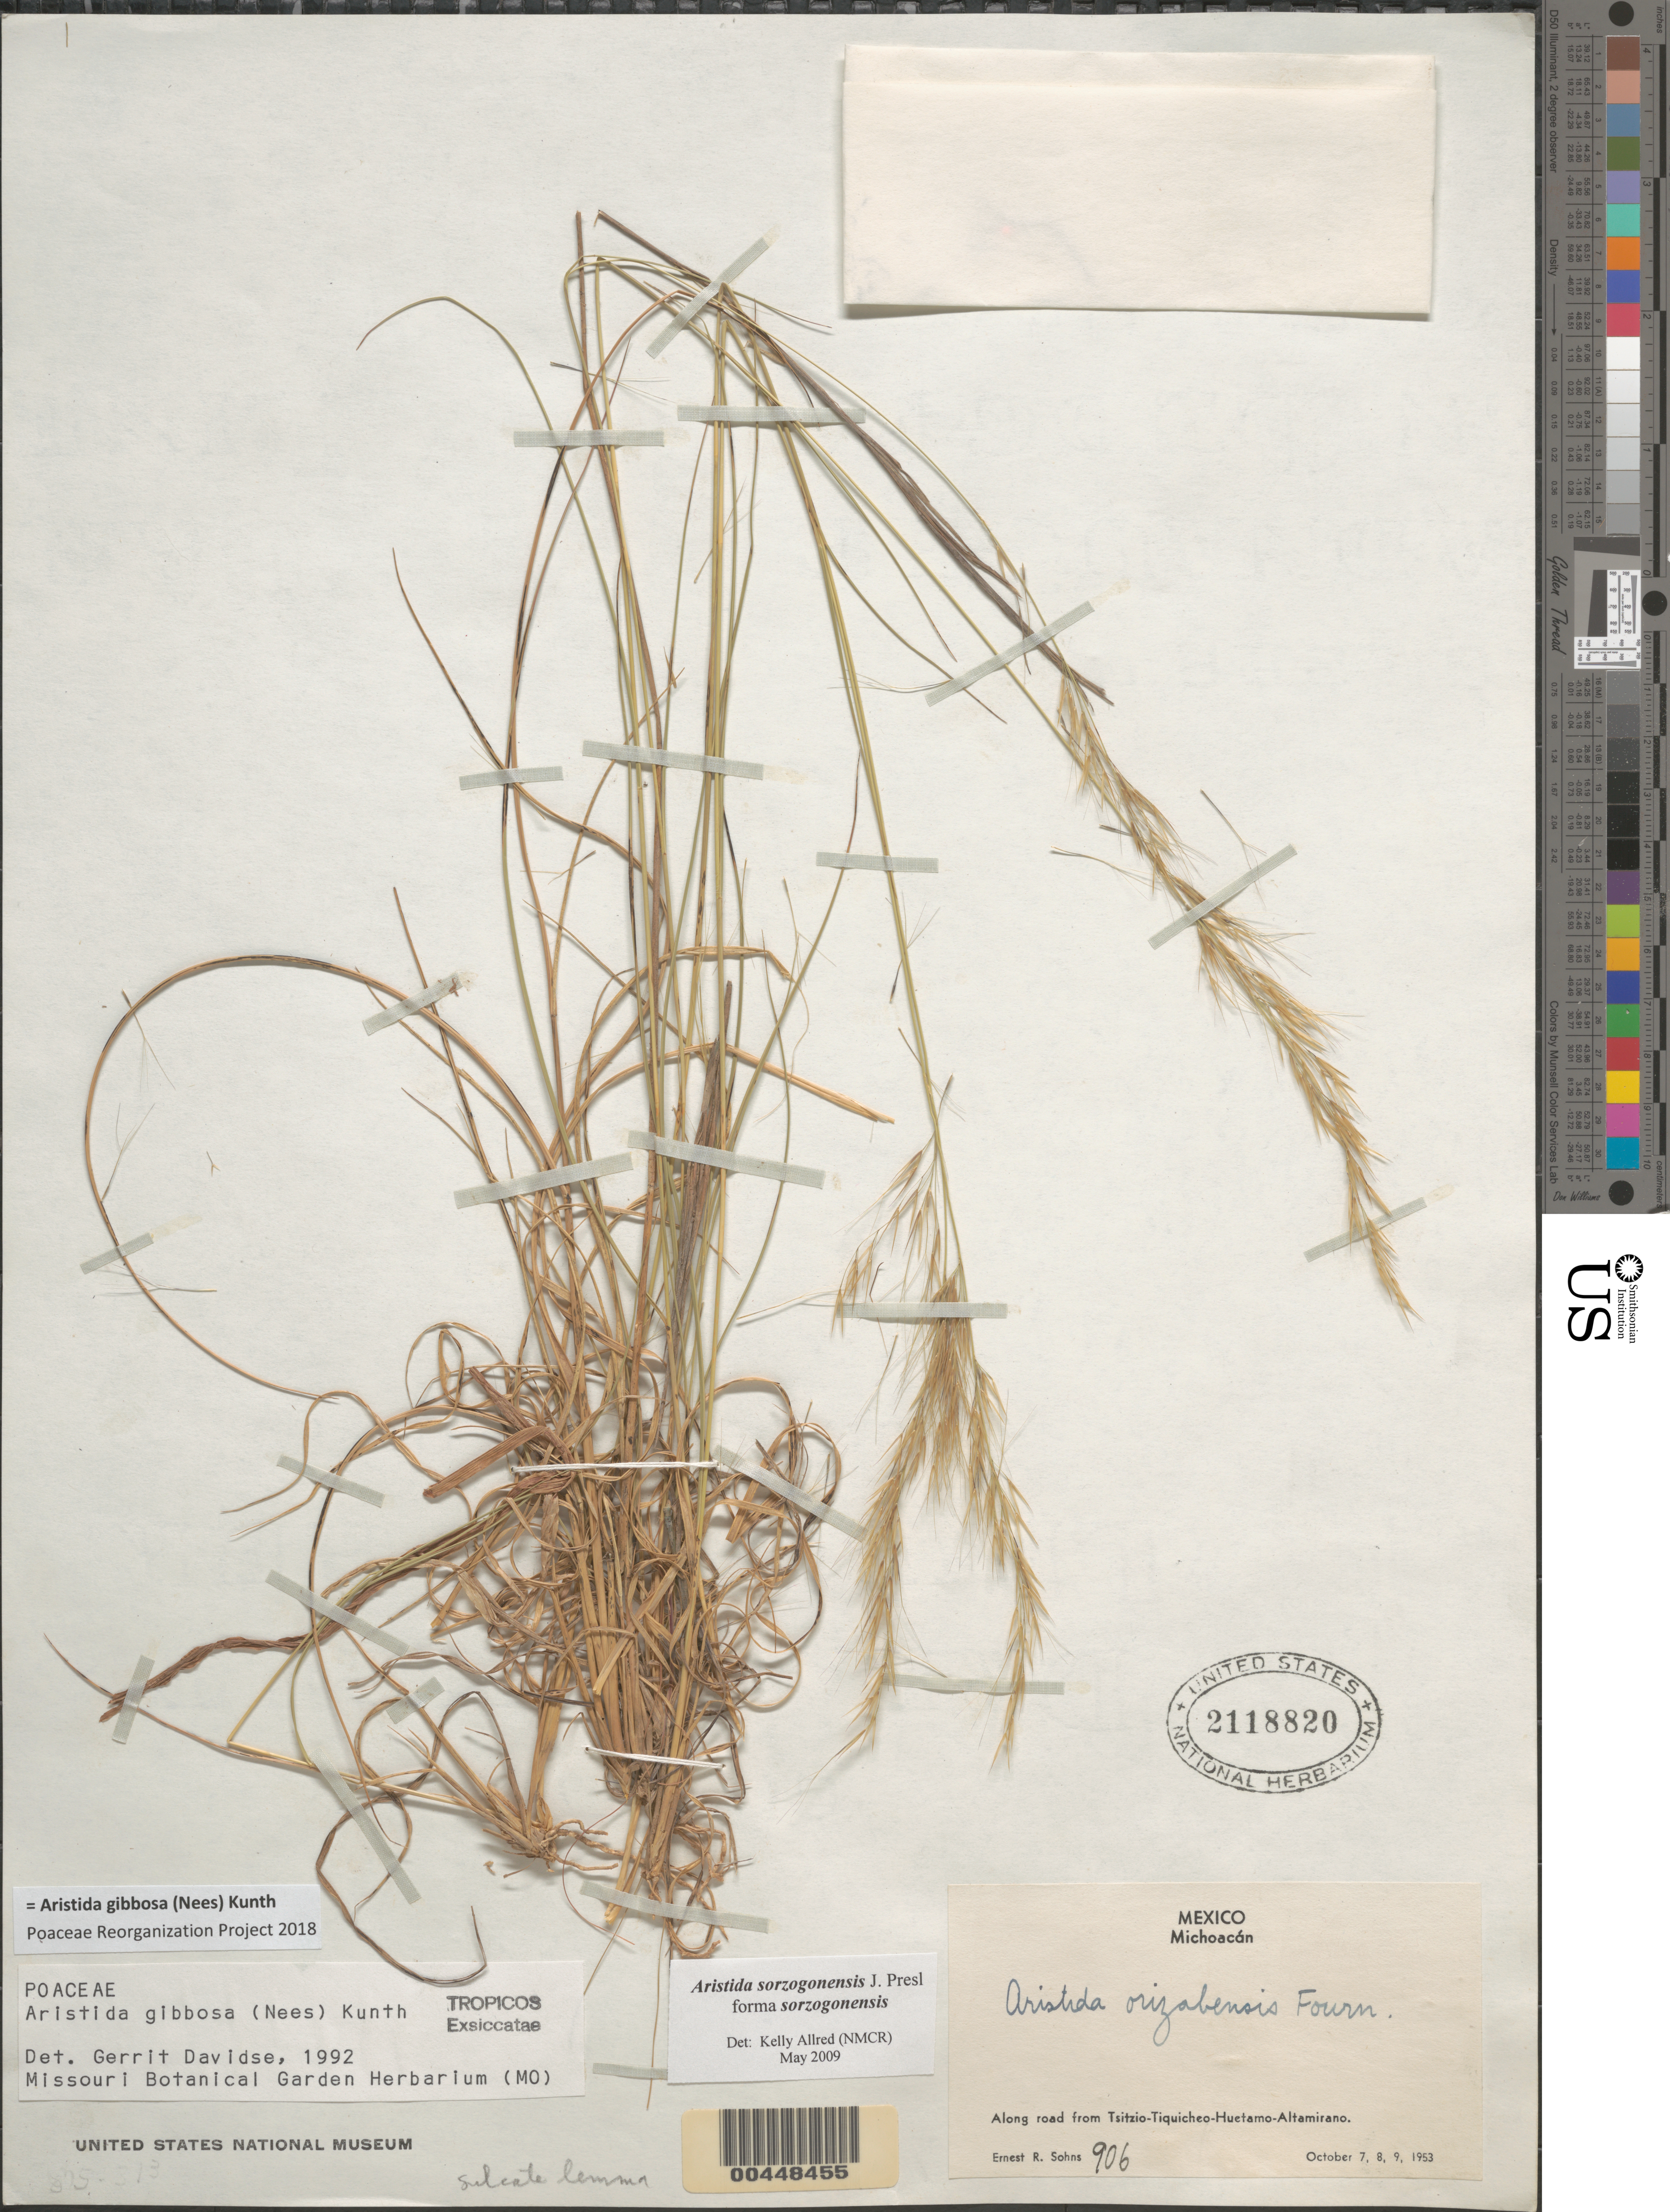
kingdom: Plantae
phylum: Tracheophyta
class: Liliopsida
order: Poales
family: Poaceae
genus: Aristida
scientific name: Aristida sorzogonensis f. sorzogonensis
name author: J. Presl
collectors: E. R. Sohns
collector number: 906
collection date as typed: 7 Oct 1953 to 9 Oct 1953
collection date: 1953-10-07/1953-10-09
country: Mexico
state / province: Michoacán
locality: Along road from Tsitzio-Tiquicheo-Huetamo-Altamirano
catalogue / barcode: US 2118820